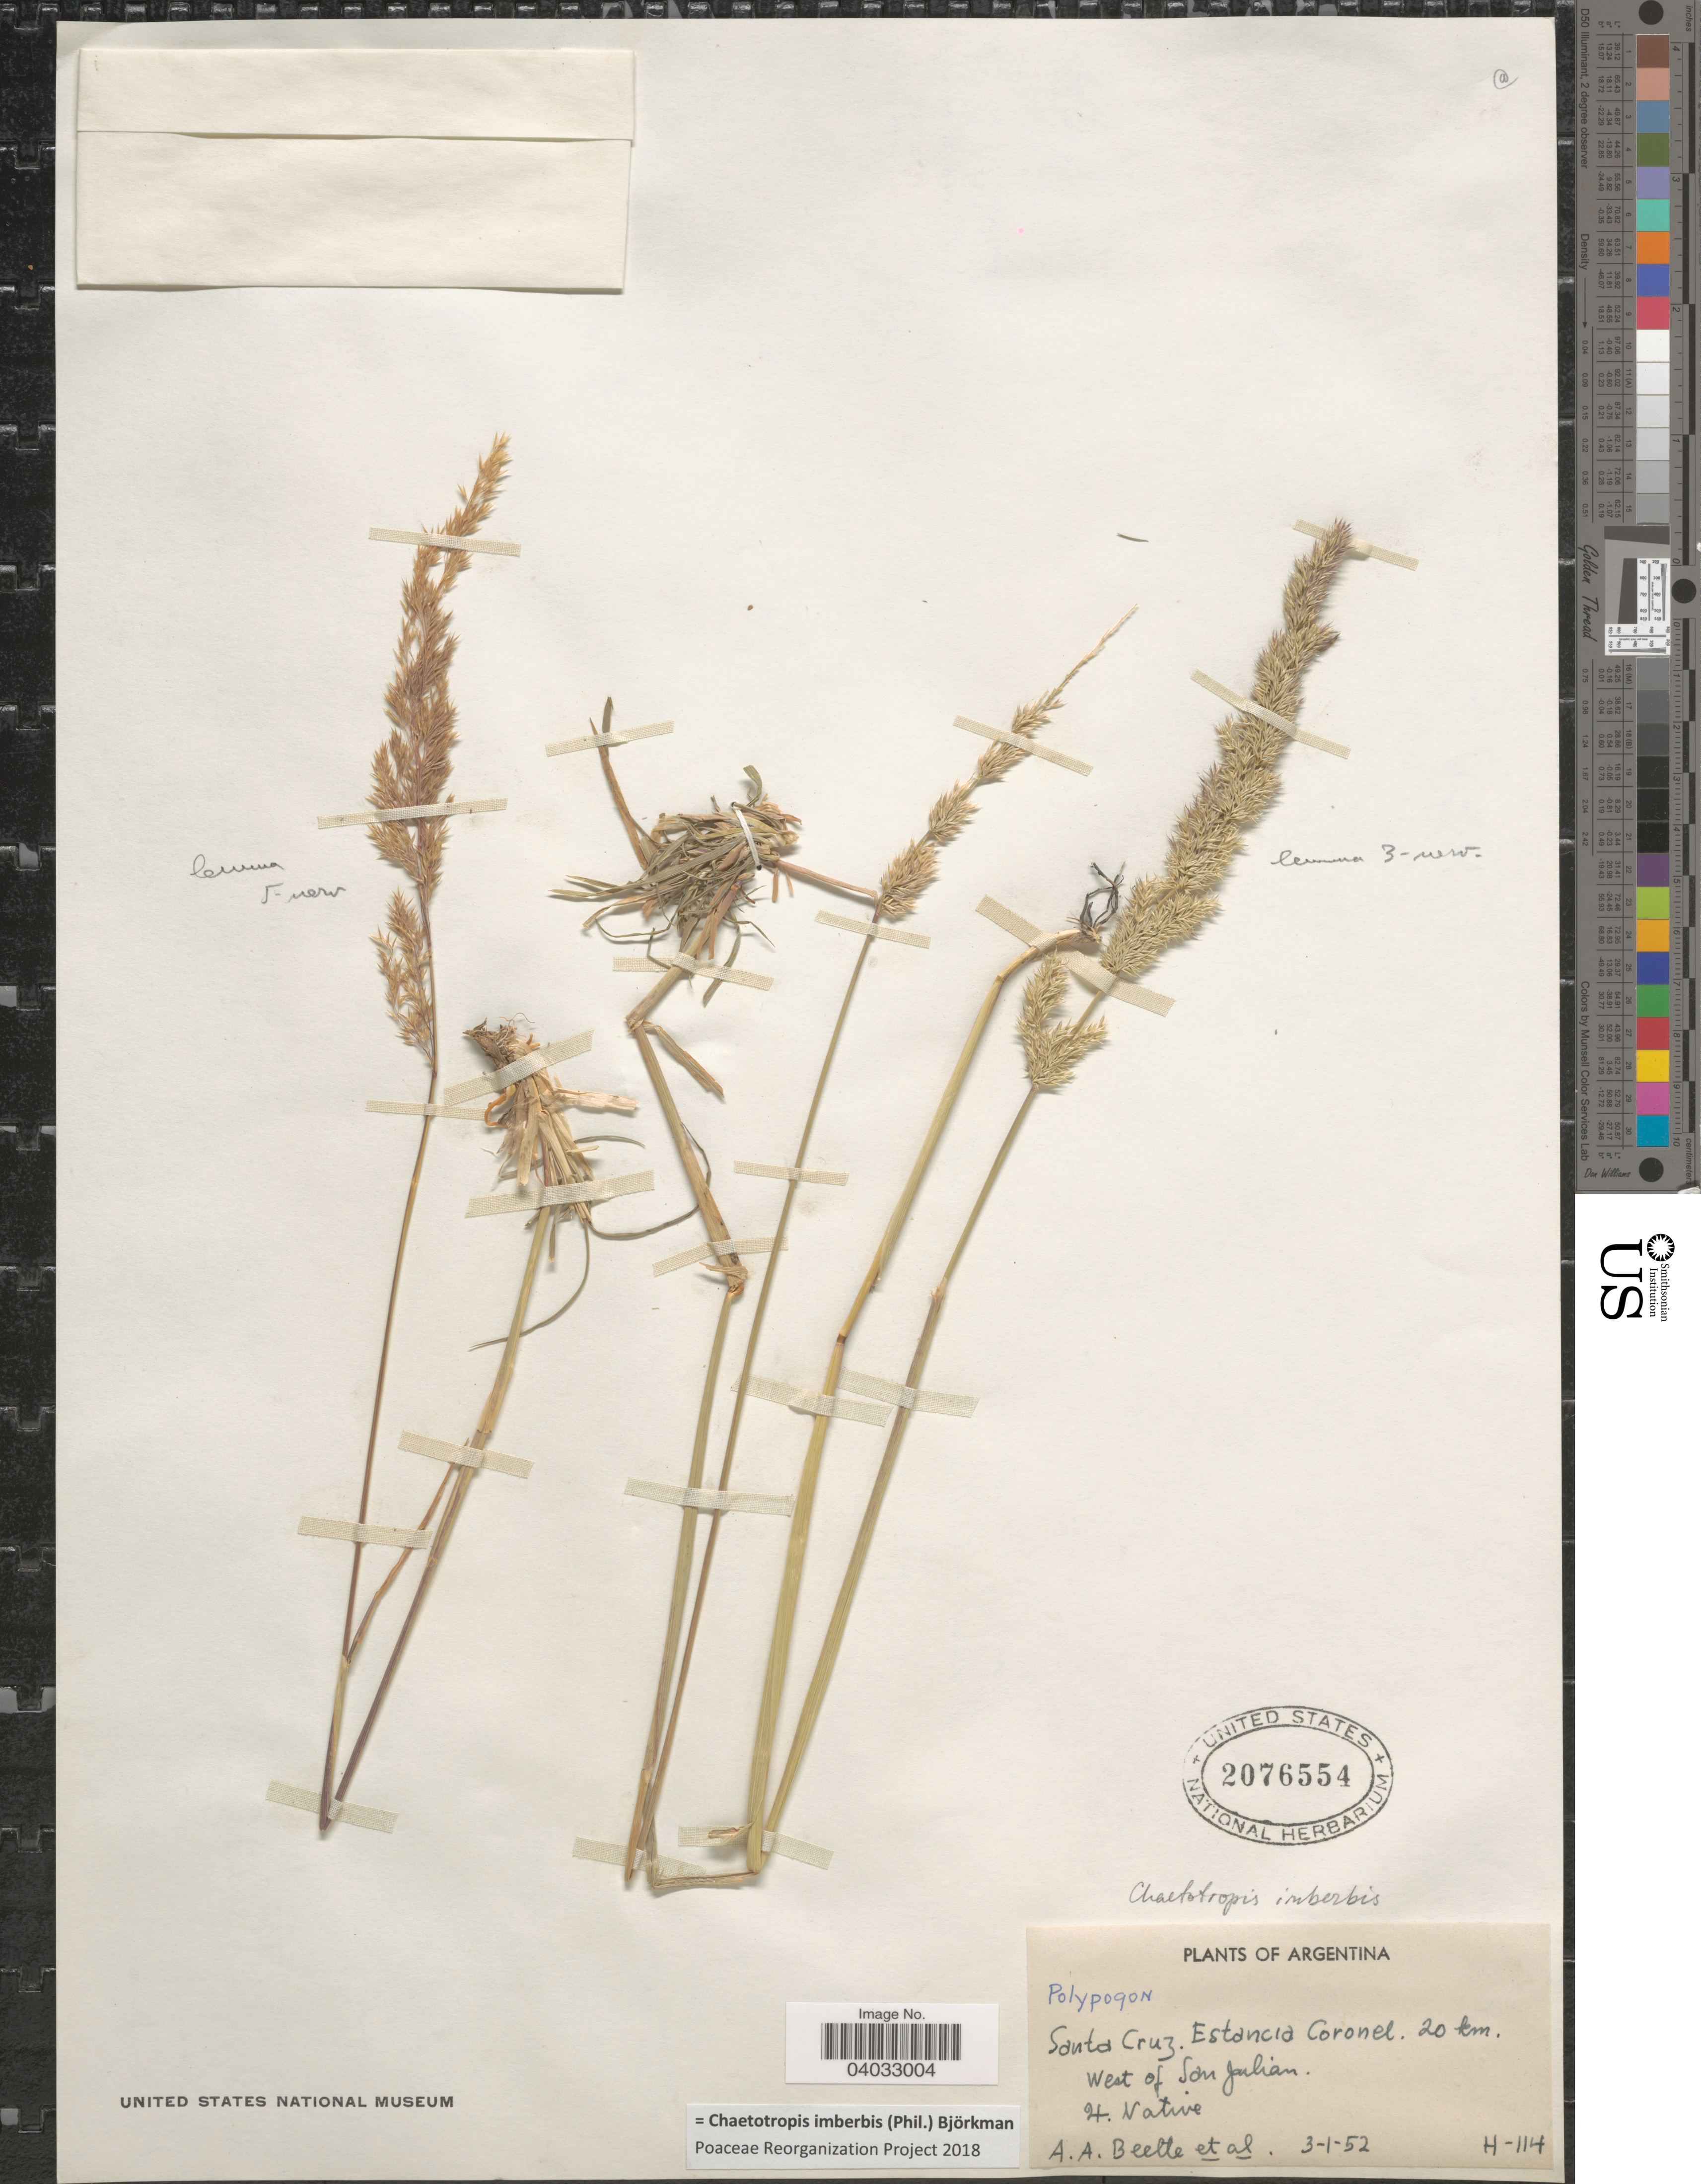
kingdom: Plantae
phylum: Tracheophyta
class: Liliopsida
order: Poales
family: Poaceae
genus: Chaetotropis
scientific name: Chaetotropis imberbis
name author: (Phil.) Björkman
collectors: A. A. Beetle & et al.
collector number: H-114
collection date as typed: Transcribed d/m/y: 3/1/52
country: Argentina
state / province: Santa Cruz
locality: Estancia Coronel. 20 km. west of San Julian.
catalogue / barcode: US 2076554